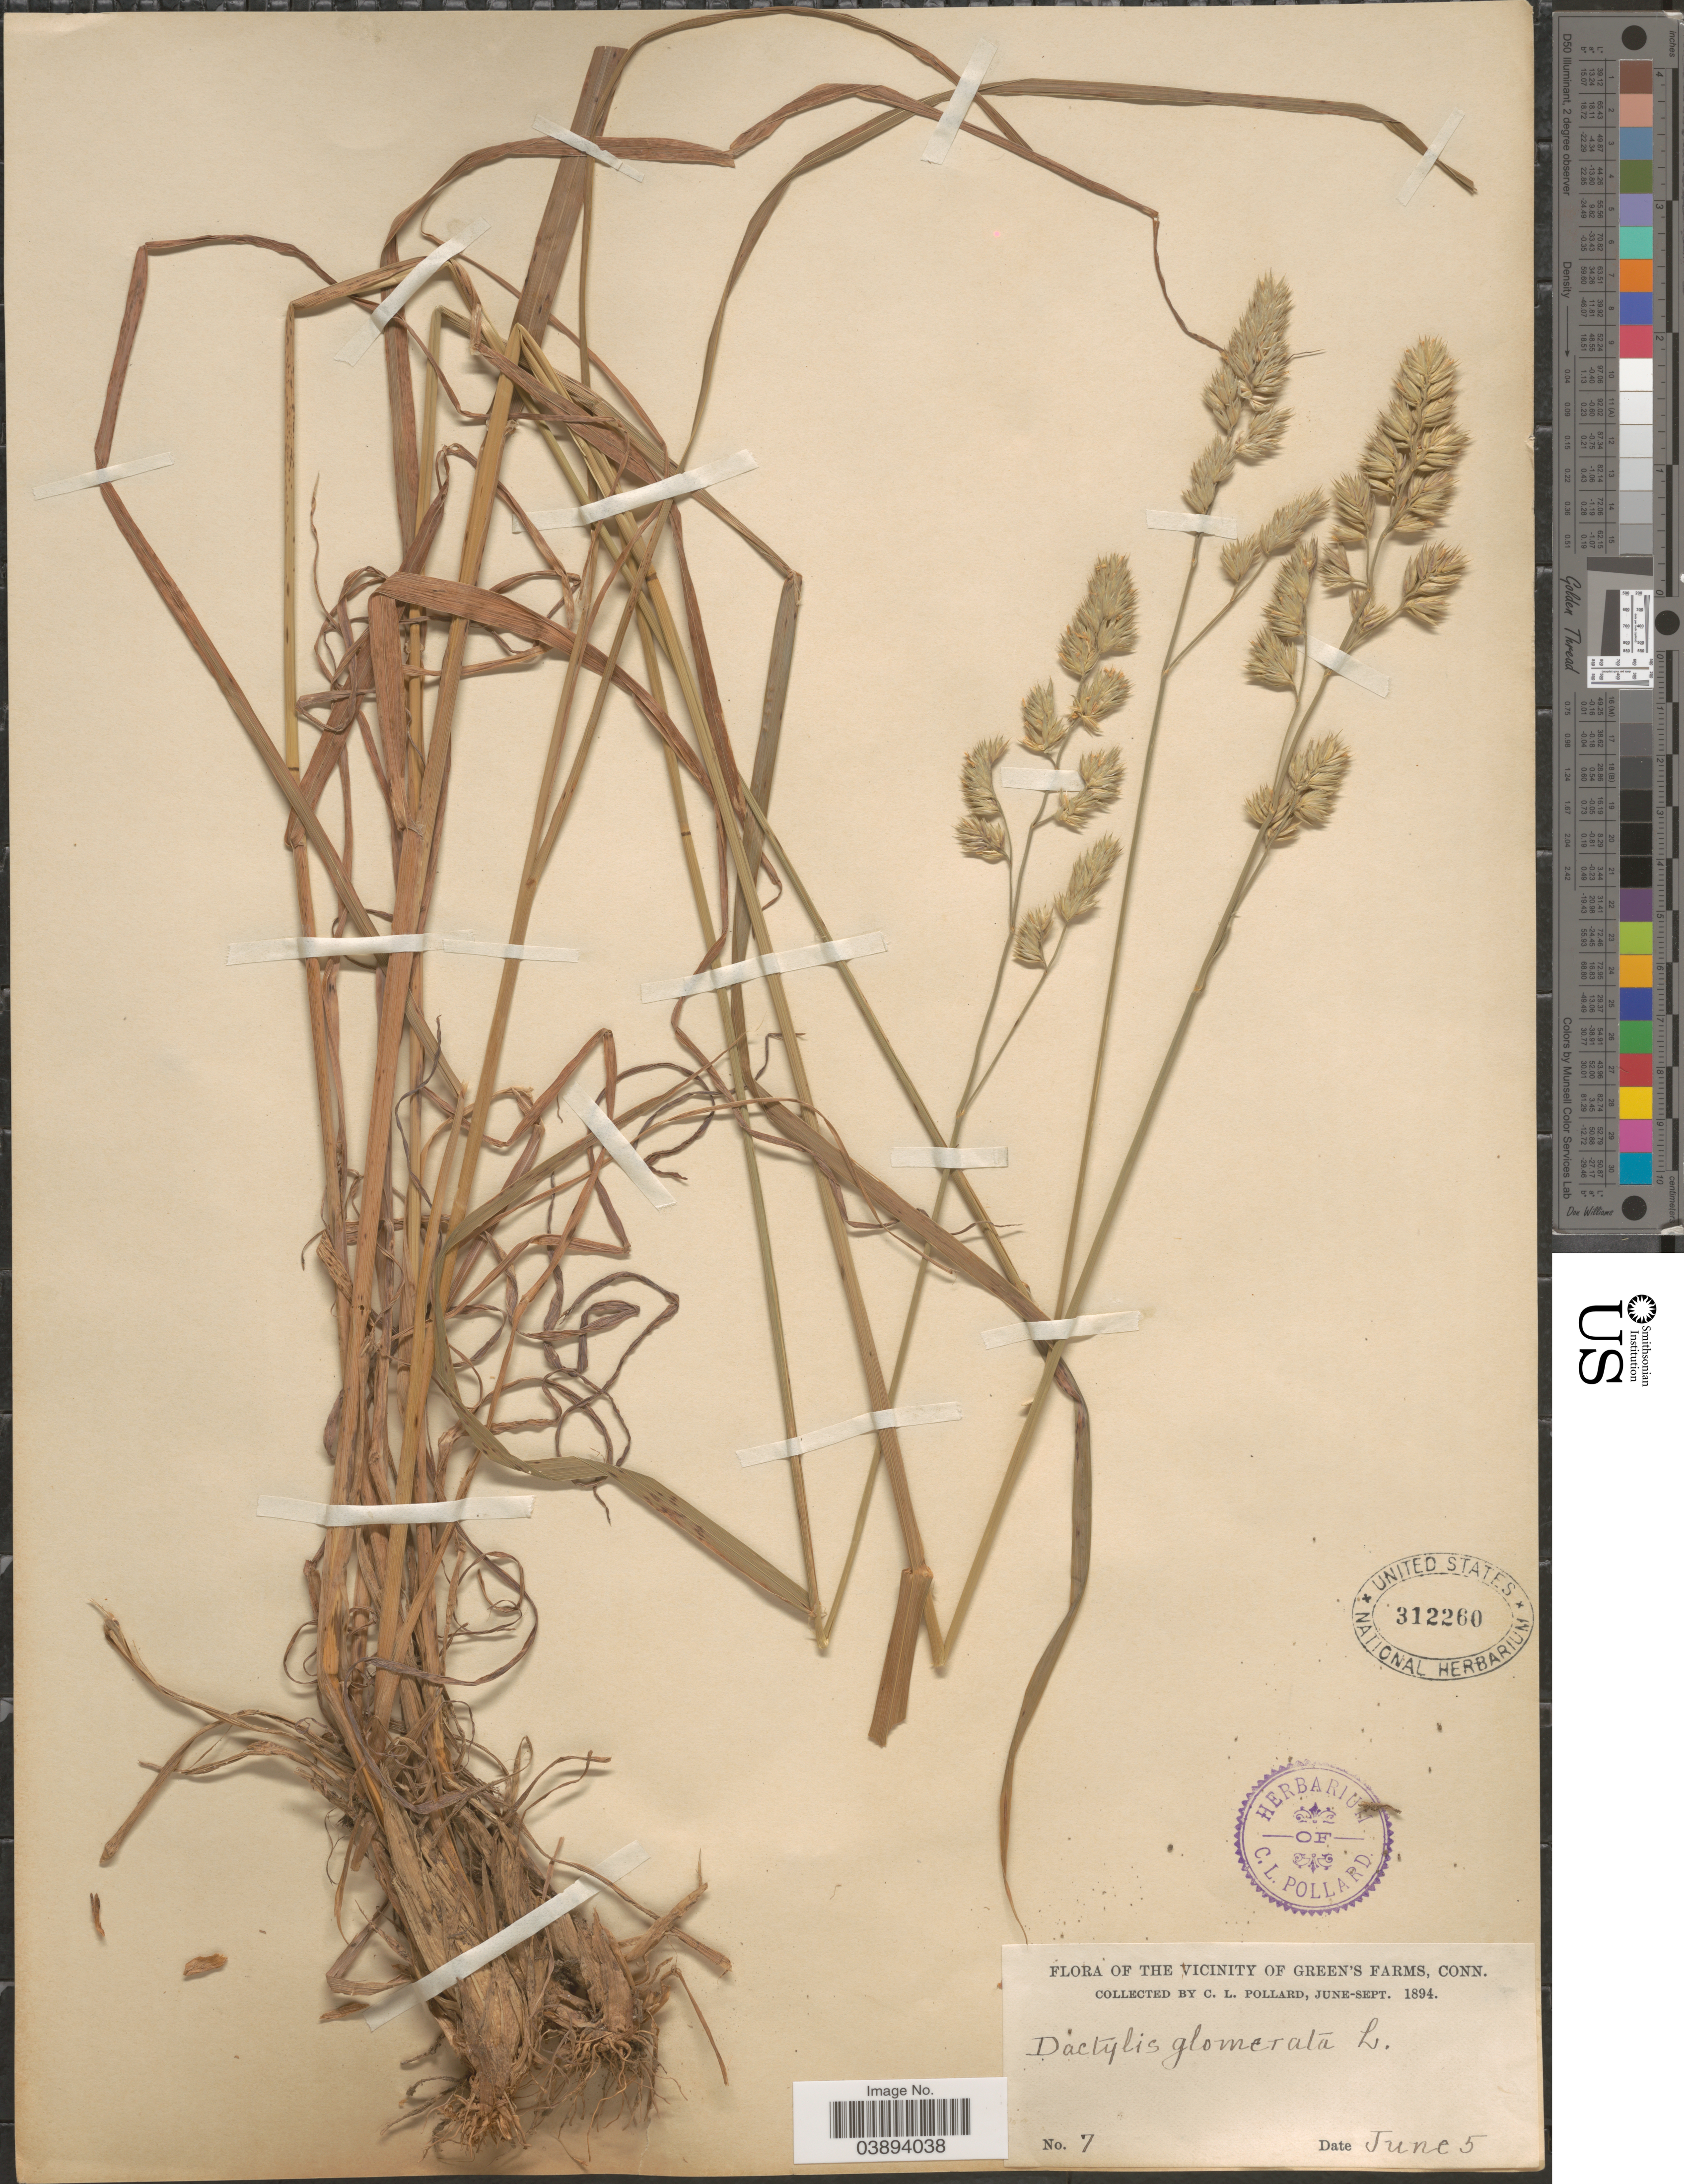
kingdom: Plantae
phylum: Tracheophyta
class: Liliopsida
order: Poales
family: Poaceae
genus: Dactylis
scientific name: Dactylis glomerata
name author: L.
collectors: C. L. Pollard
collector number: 7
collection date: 1894-06-05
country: United States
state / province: Connecticut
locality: The Vicinity of Green's Farms.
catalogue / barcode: US 312260